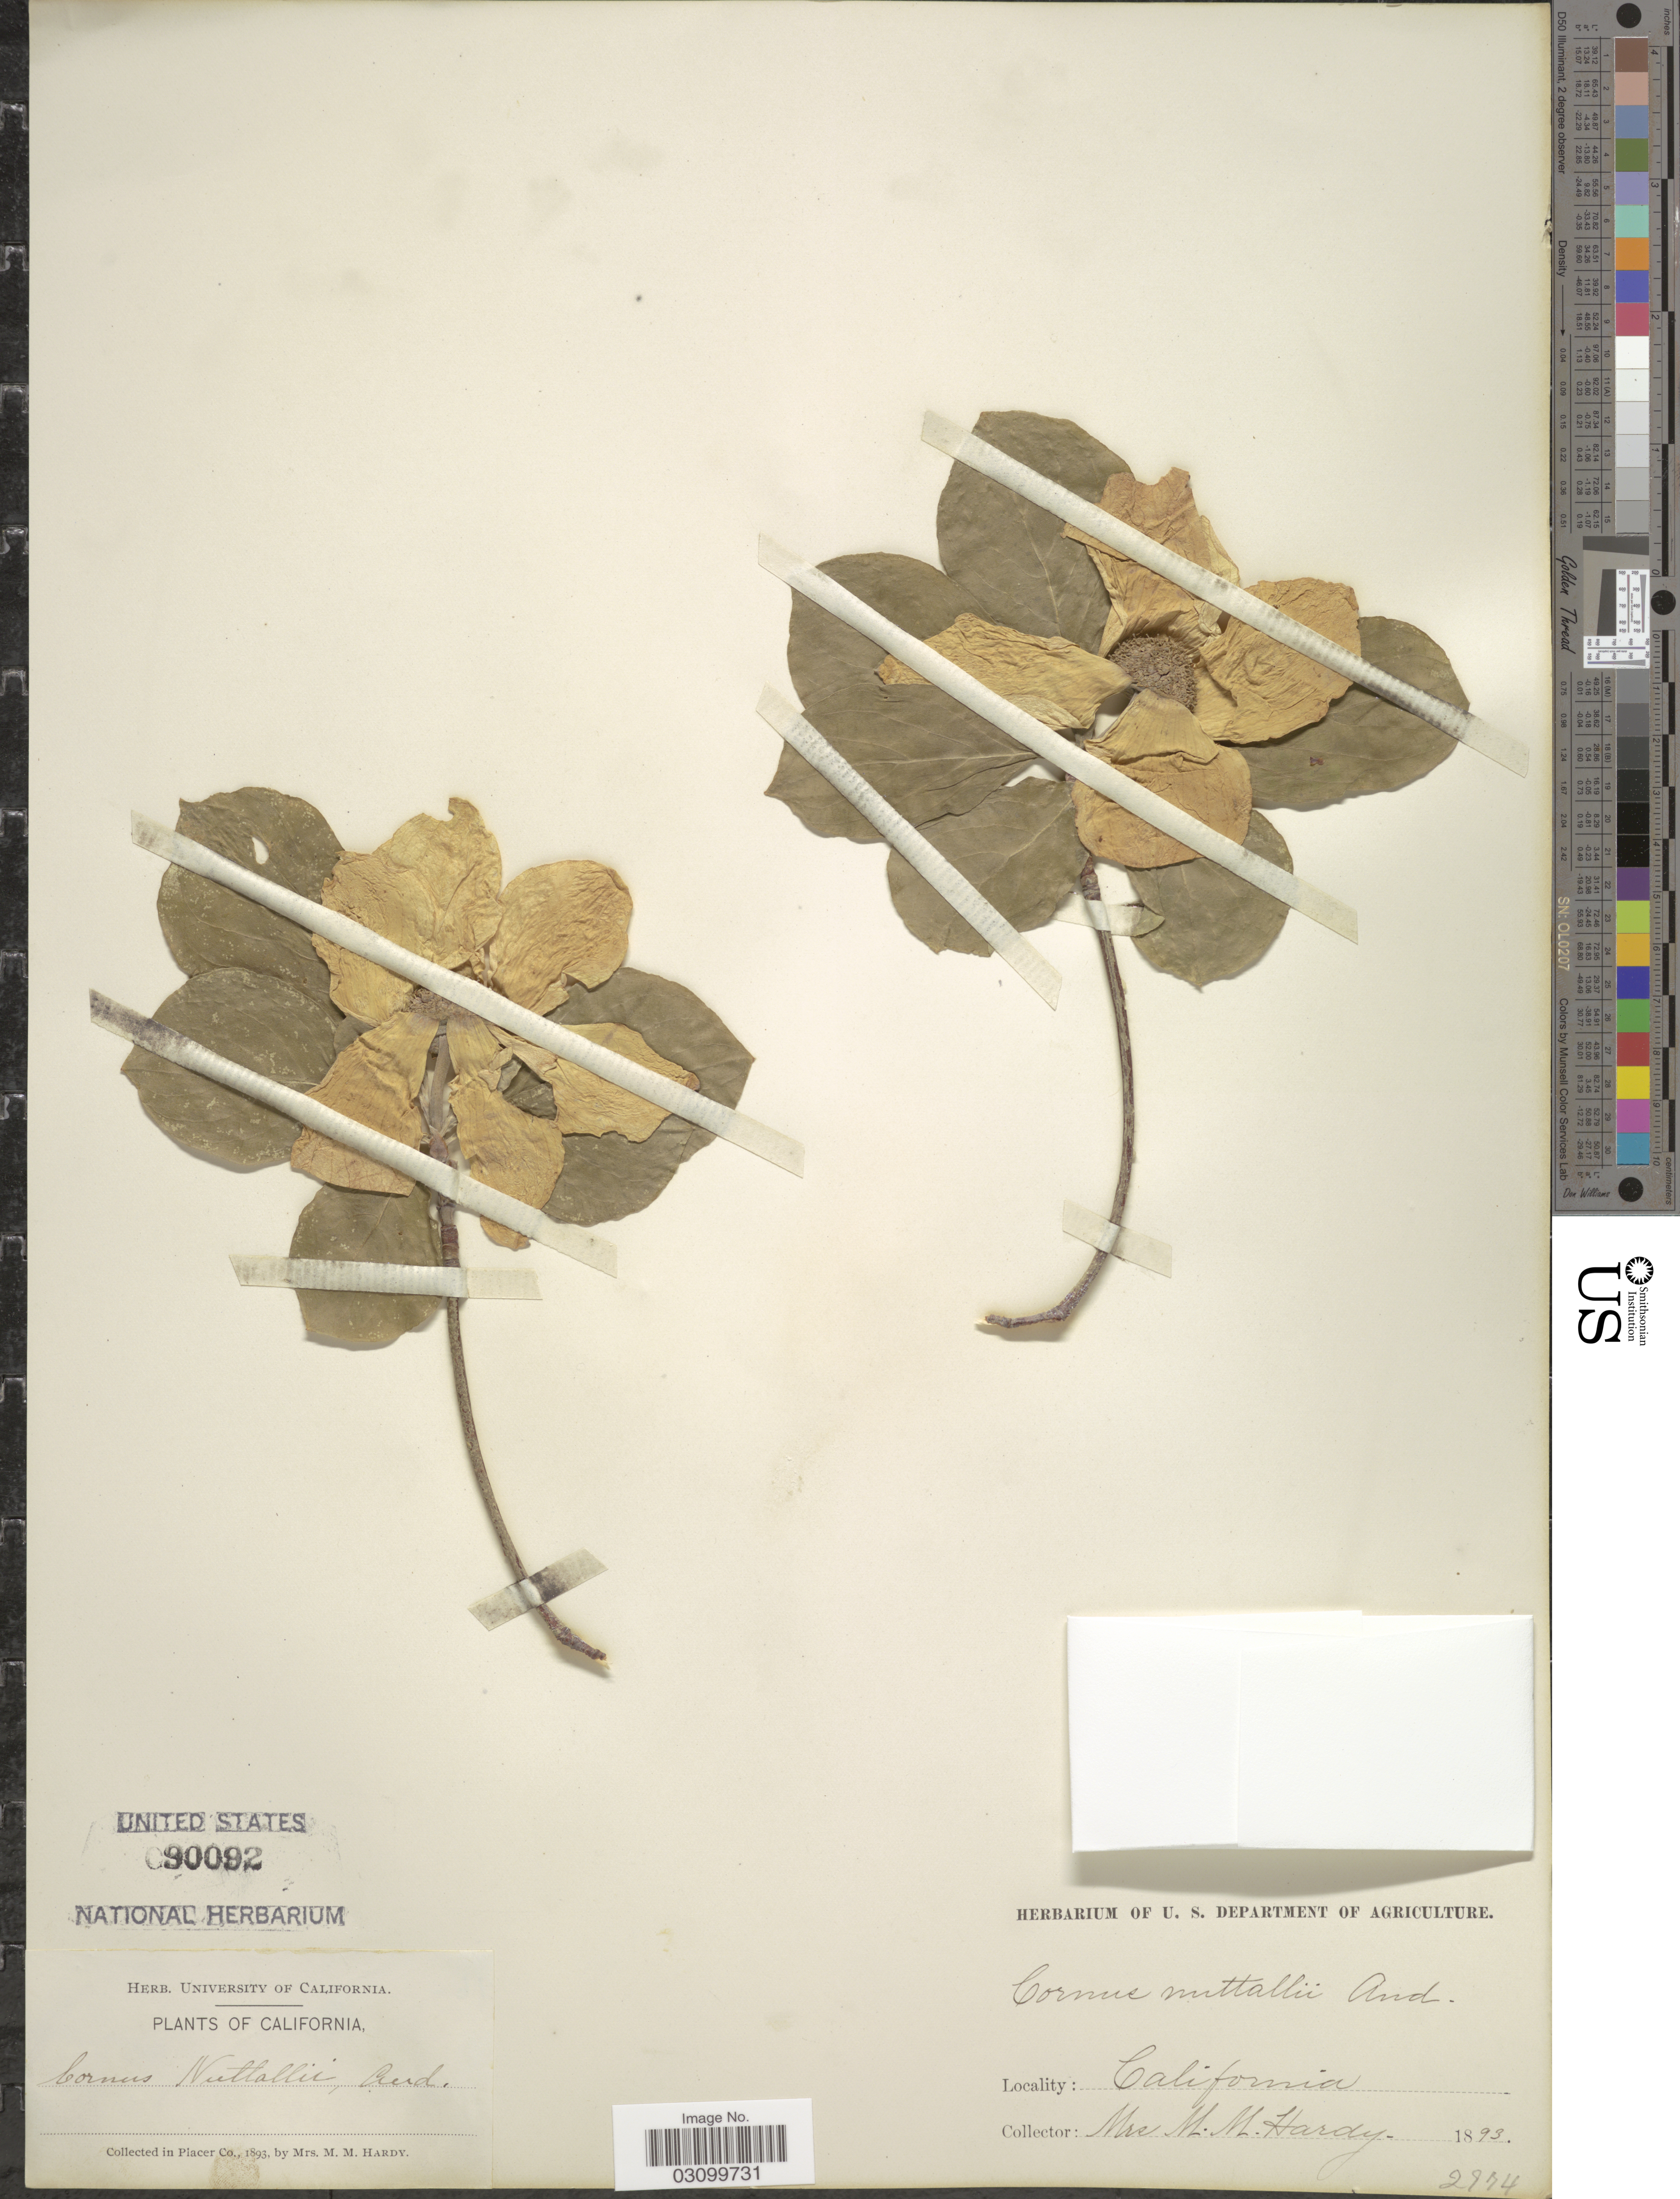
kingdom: Plantae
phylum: Tracheophyta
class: Magnoliopsida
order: Cornales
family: Cornaceae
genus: Cornus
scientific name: Cornus nuttallii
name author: Audubon ex Torr. & A. Gray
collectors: Mrs. M. M. Hardy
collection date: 1893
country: United States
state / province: California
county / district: Placer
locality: Placer Co.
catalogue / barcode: US 90092